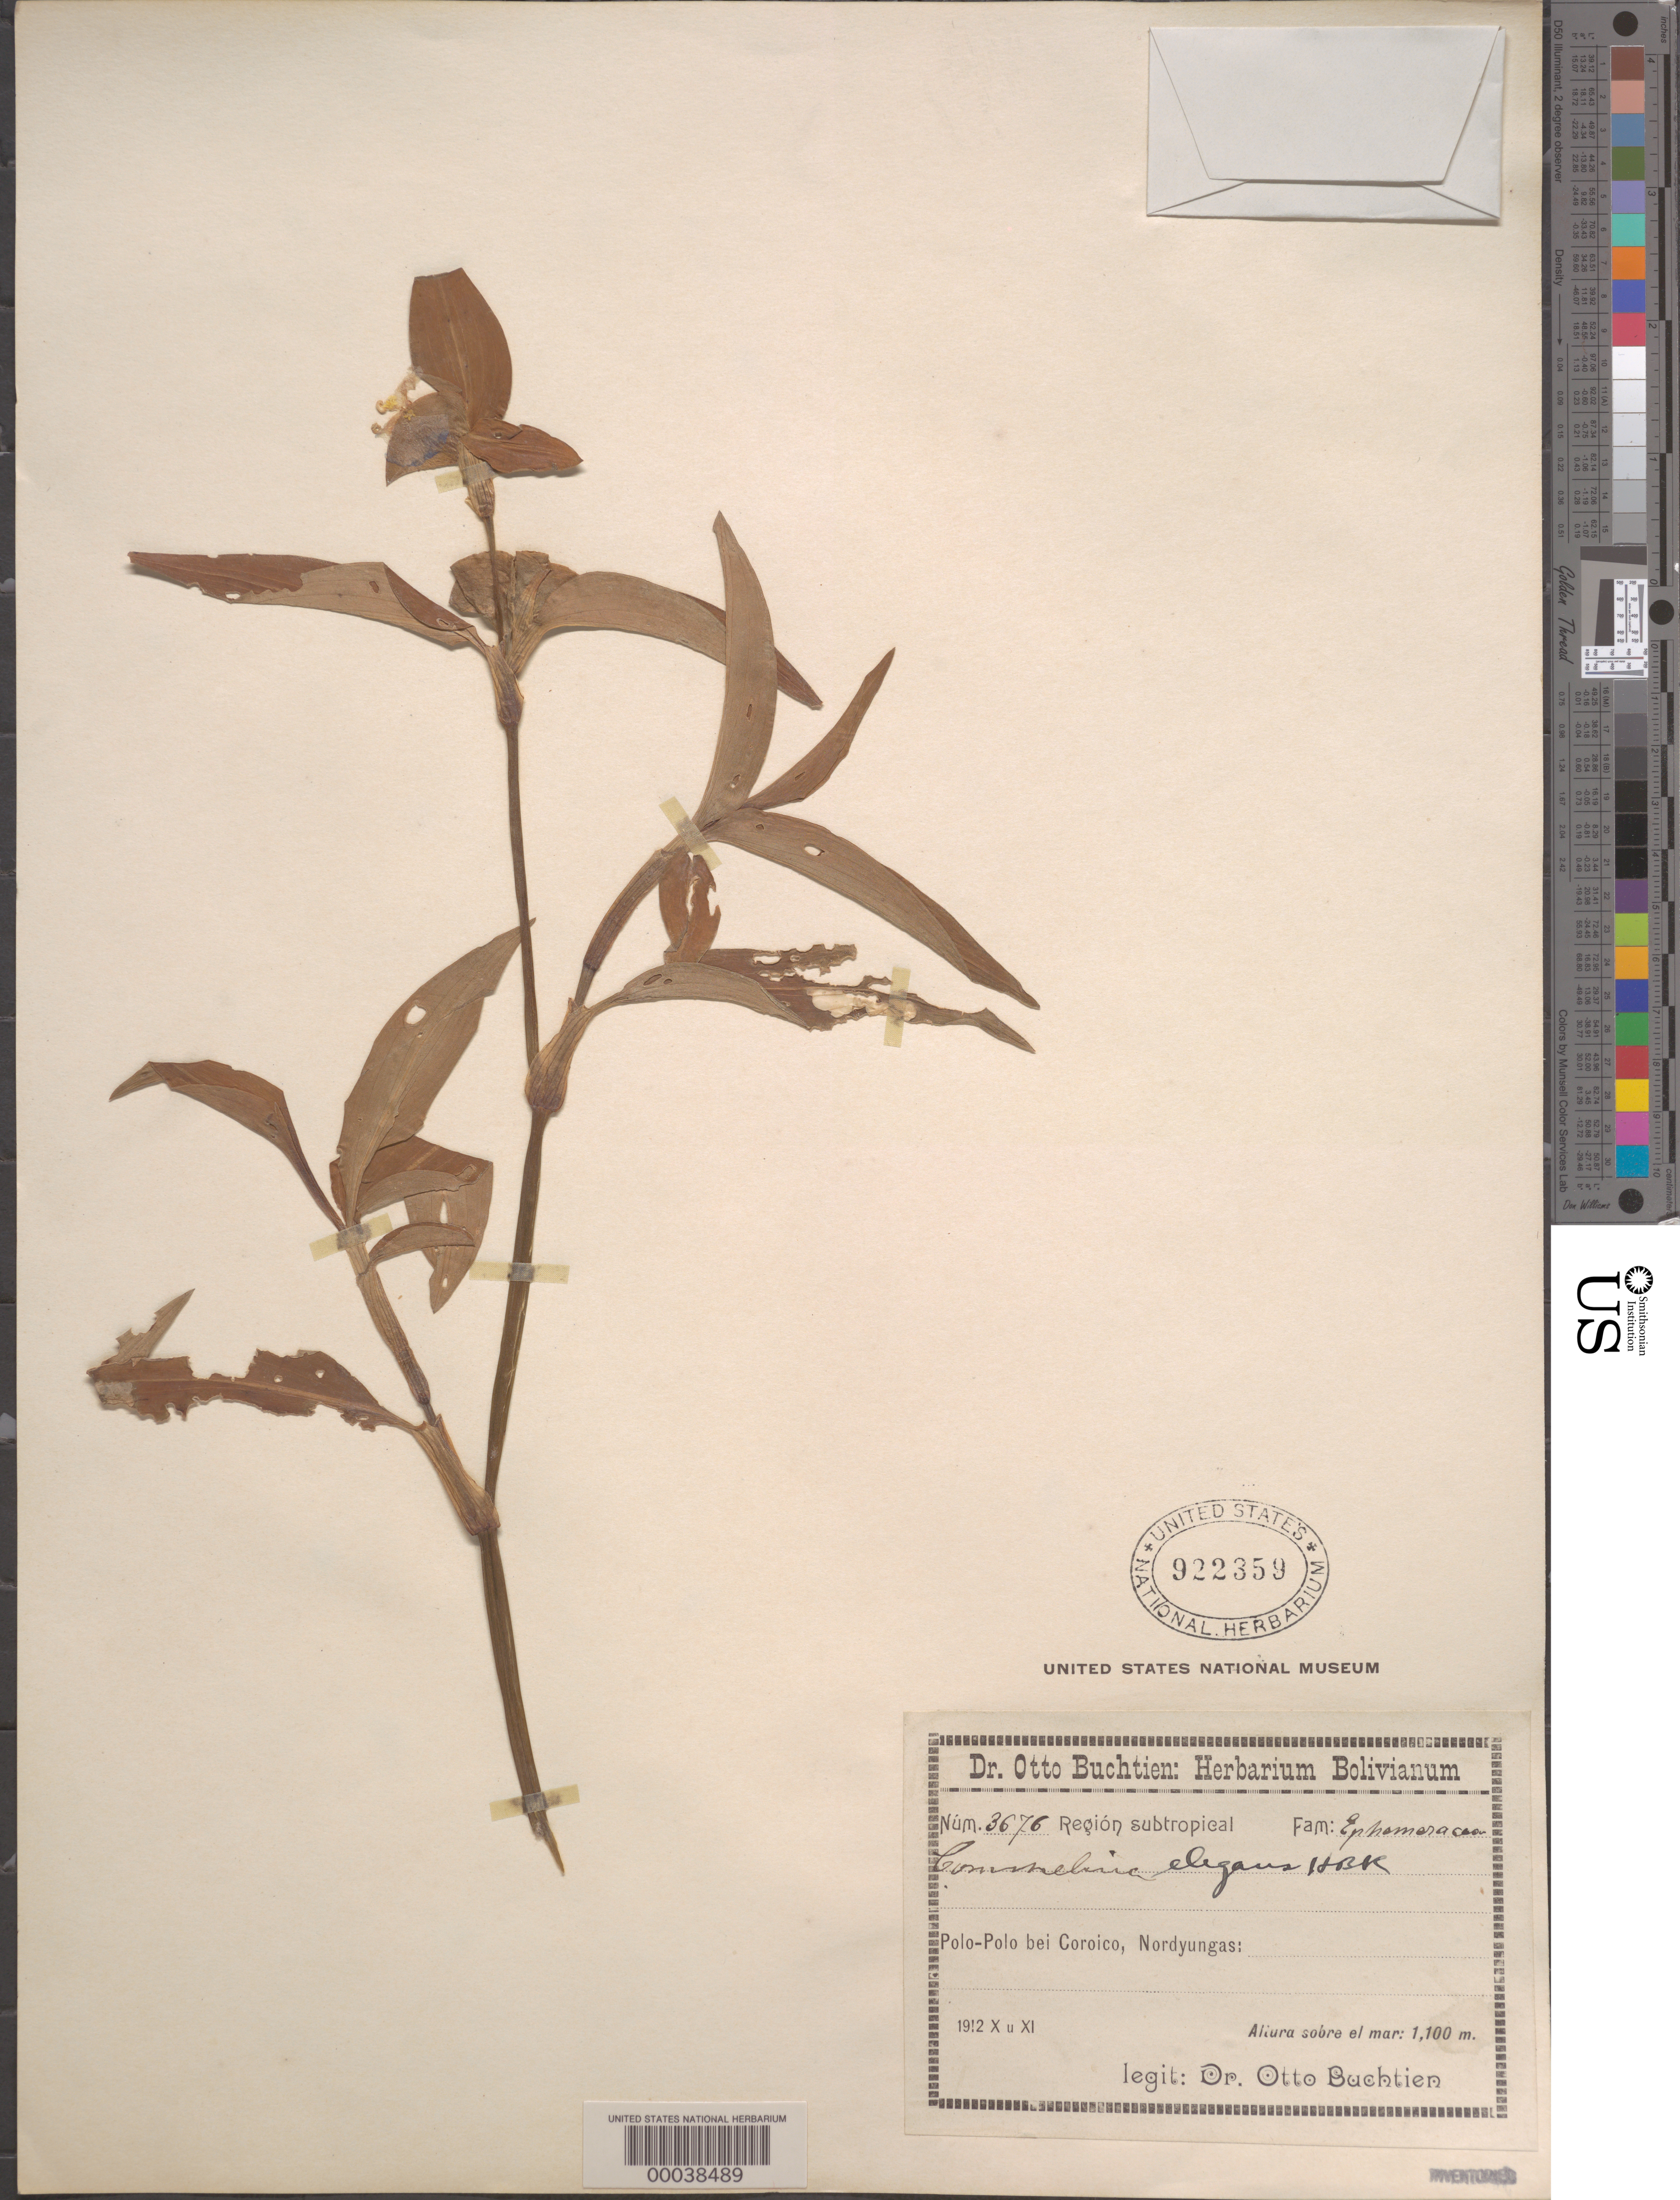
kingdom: Plantae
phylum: Tracheophyta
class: Liliopsida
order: Commelinales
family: Commelinaceae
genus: Commelina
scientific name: Commelina erecta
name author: L.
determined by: Faden, Robert B., (US), Smithsonian Institution - National Museum of Natural History (UNITED STATES)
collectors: O. Buchtien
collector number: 3676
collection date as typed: Oct 1912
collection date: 1912-10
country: Bolivia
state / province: La Paz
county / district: Nor Yungas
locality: Polo-Polo near Coroico.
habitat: Subtropical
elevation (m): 1100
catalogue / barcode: US 922359